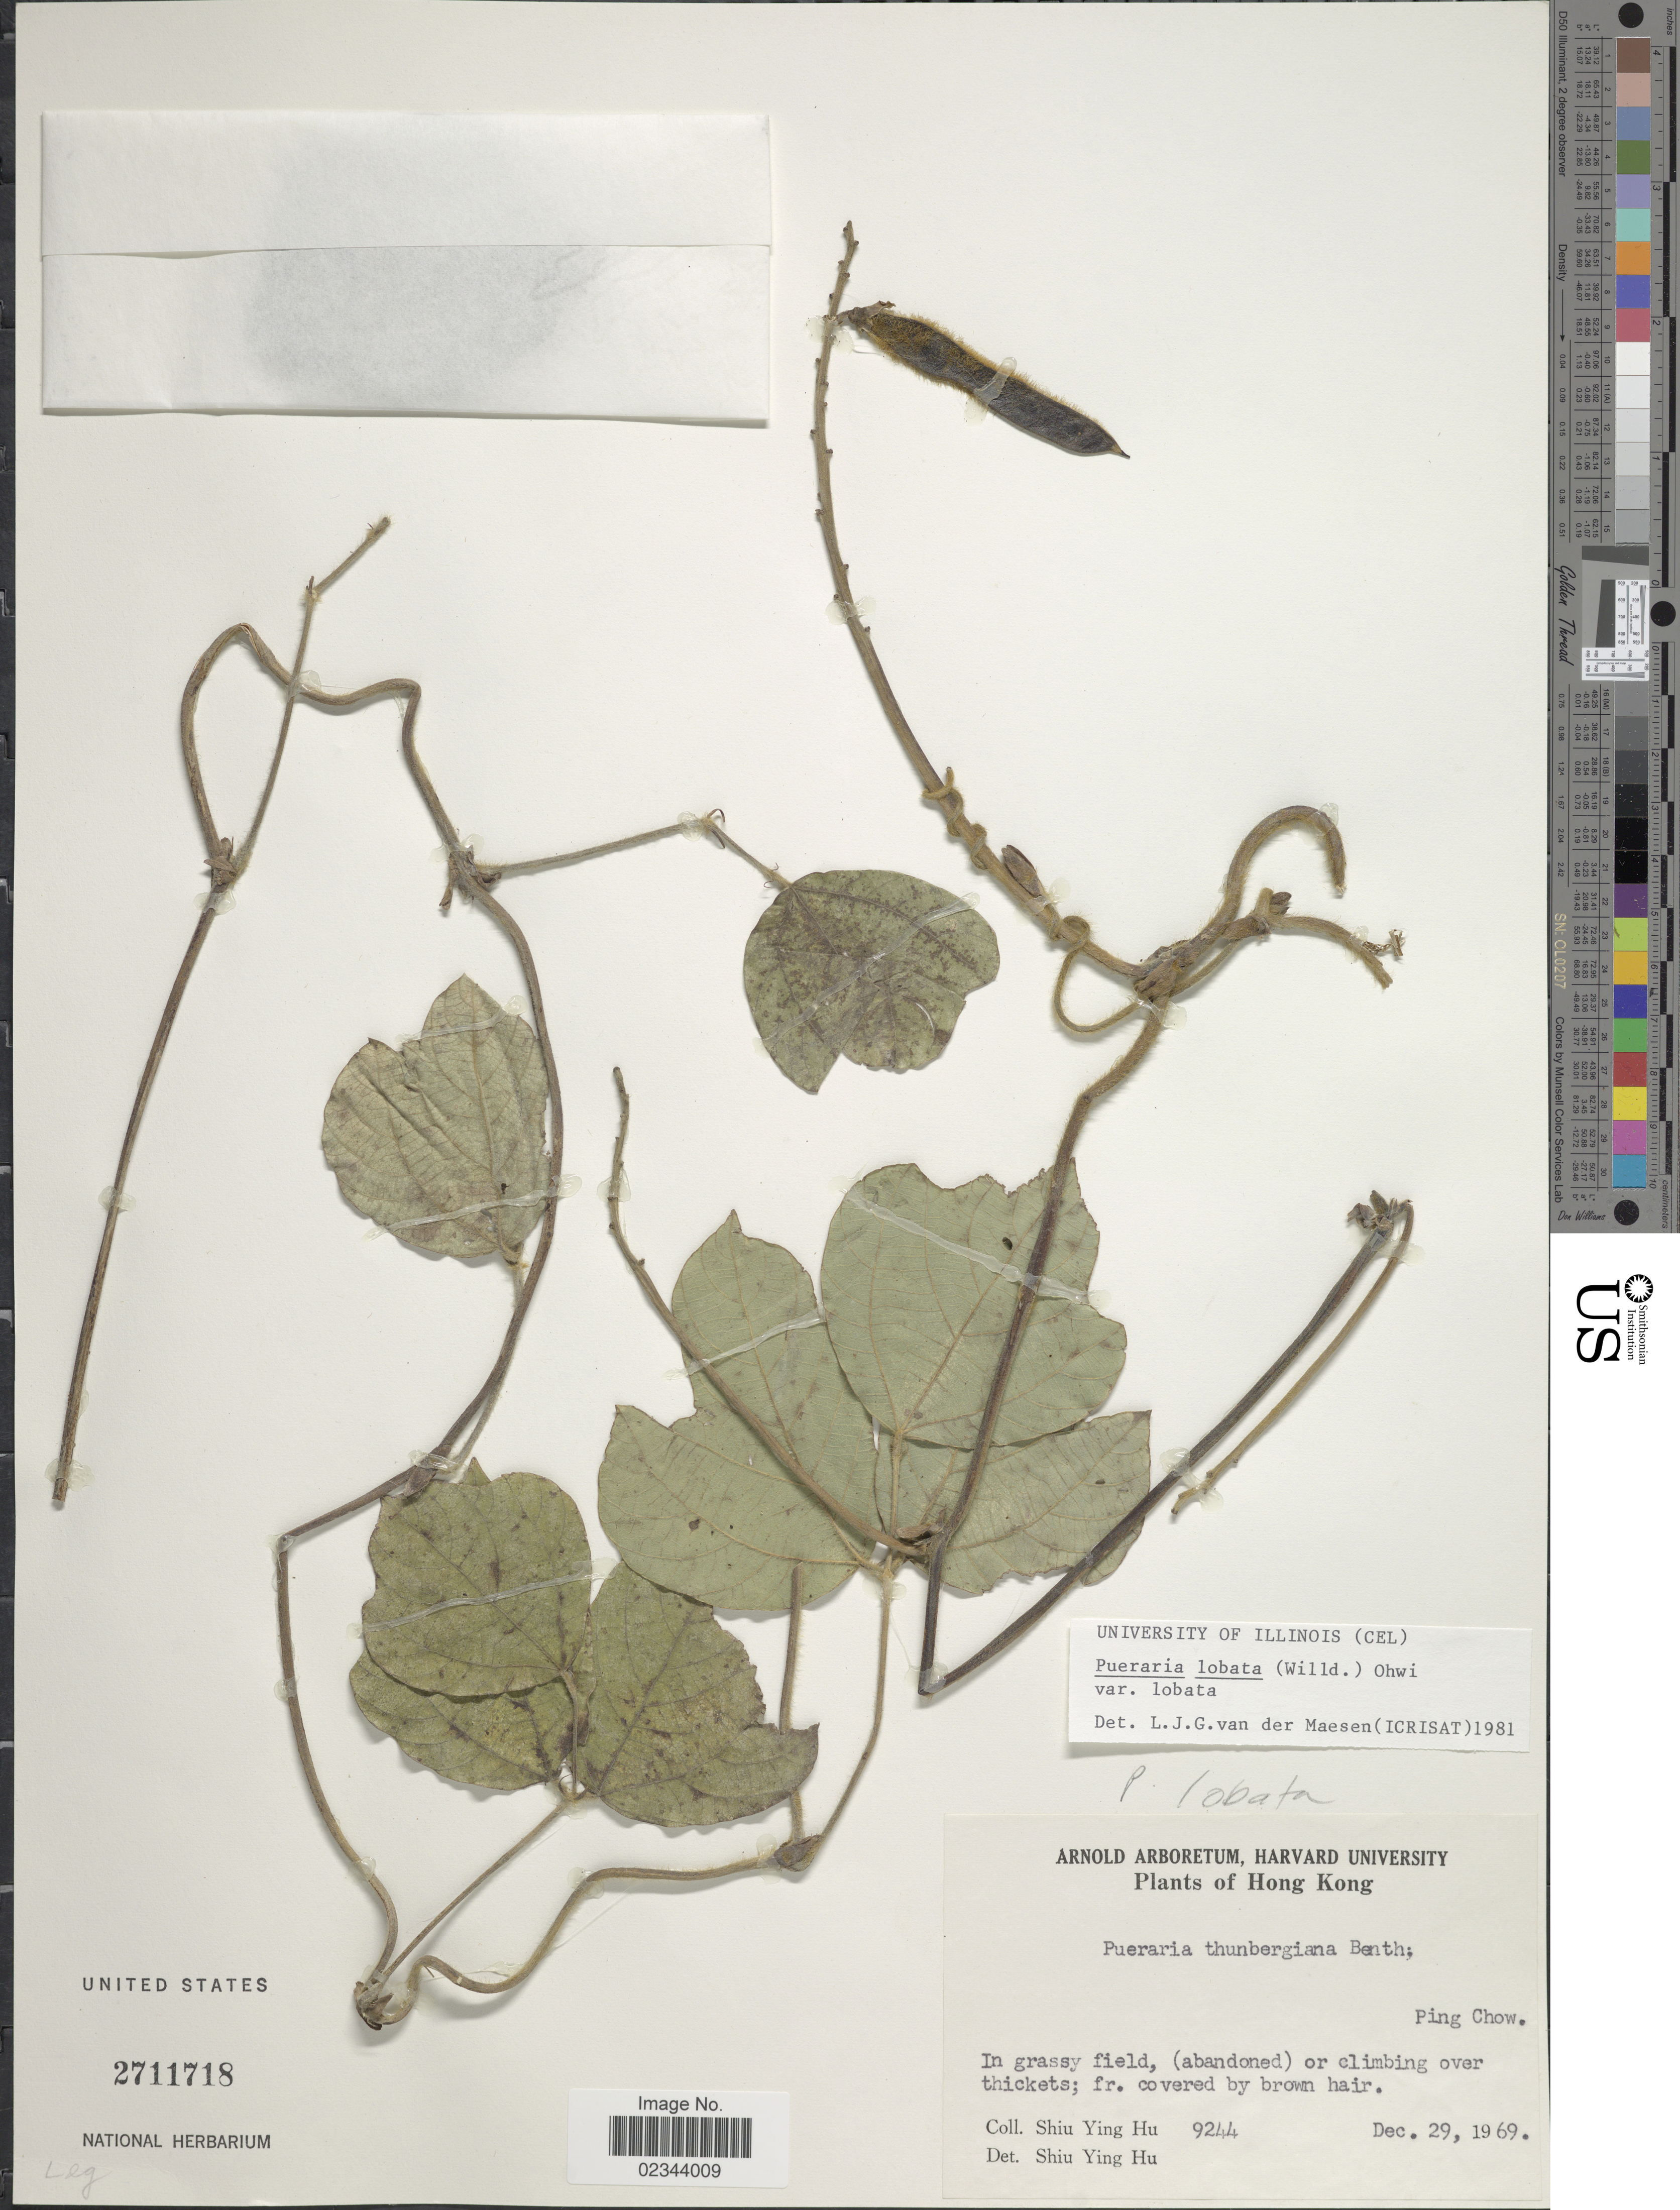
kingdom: Plantae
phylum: Tracheophyta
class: Magnoliopsida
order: Fabales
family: Fabaceae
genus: Pueraria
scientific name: Pueraria lobata var. lobata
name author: (Willd.) Ohwi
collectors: S. Y. Hu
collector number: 9244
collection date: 1969-12-29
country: China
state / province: Hong Kong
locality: Ping Chow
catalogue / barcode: US 2711718